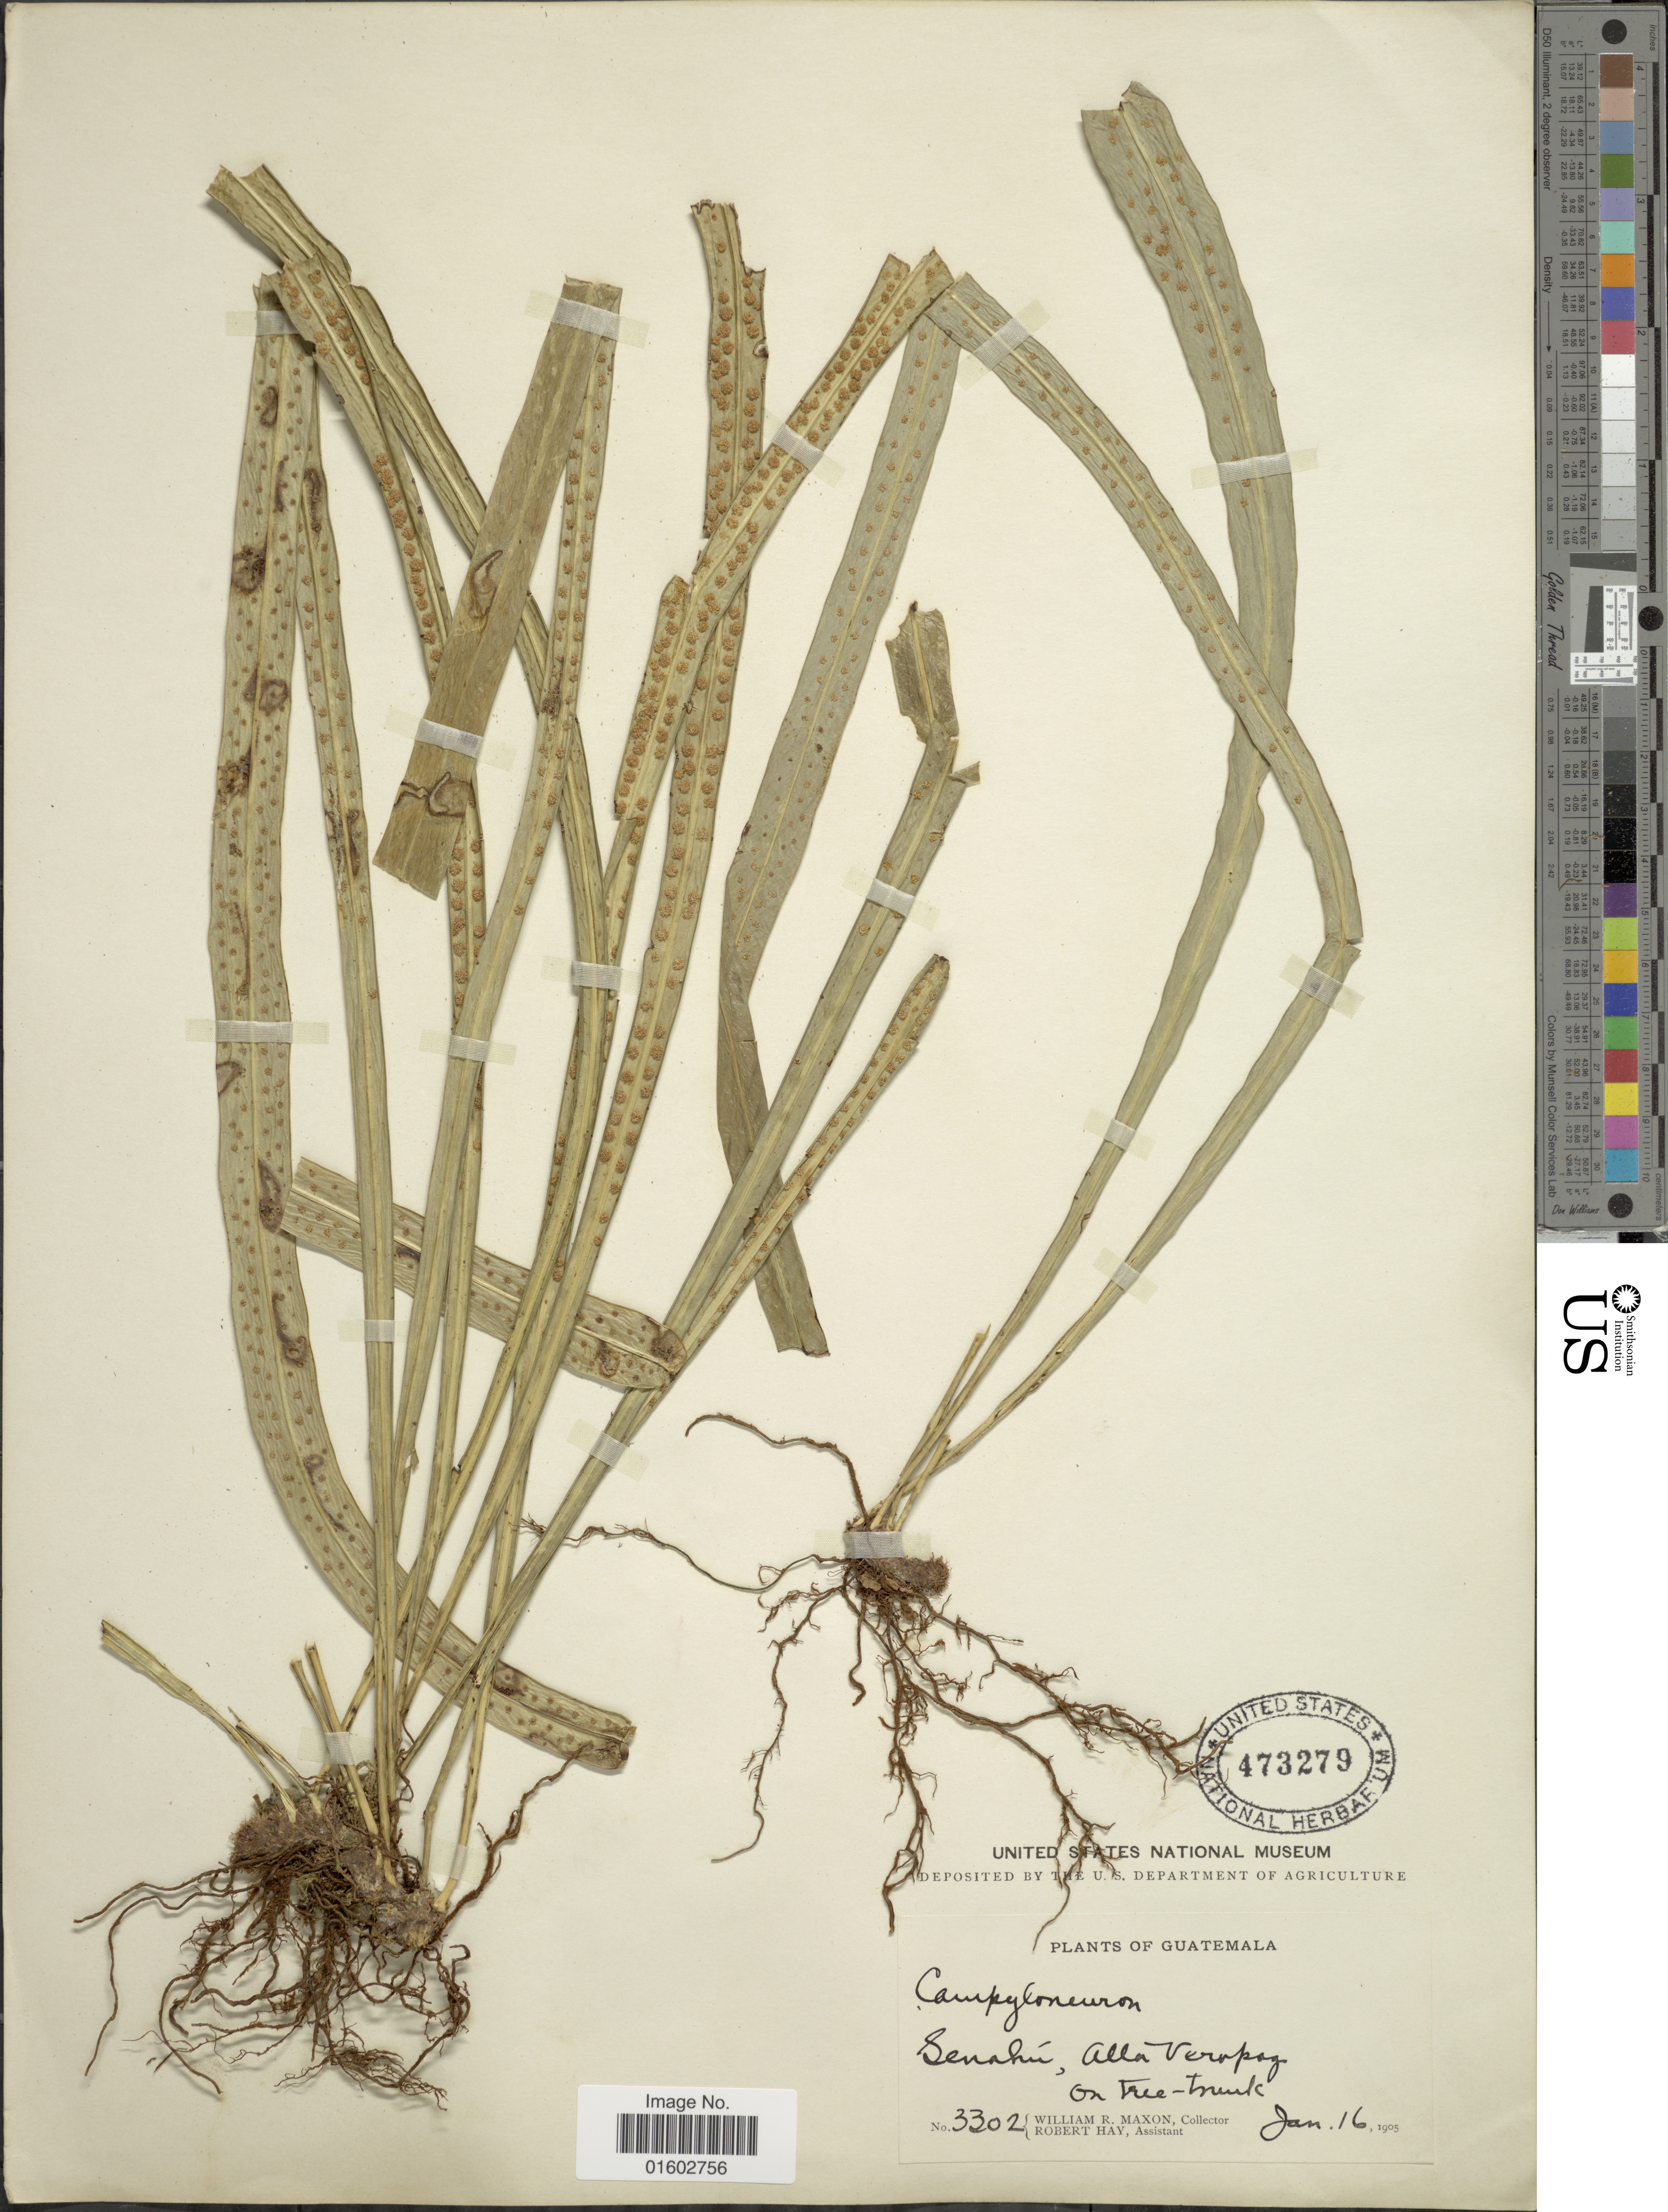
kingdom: Plantae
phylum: Tracheophyta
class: Polypodiopsida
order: Polypodiales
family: Polypodiaceae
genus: Campyloneurum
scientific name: Campyloneurum angustifolium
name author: (Sw.) Fée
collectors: W. R. Maxon & R. H. Hay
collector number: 3302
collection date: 1905-01-16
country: Guatemala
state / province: Alta Verapaz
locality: Senahú, Alta Verapaz. On tree trunk.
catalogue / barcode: US 473279